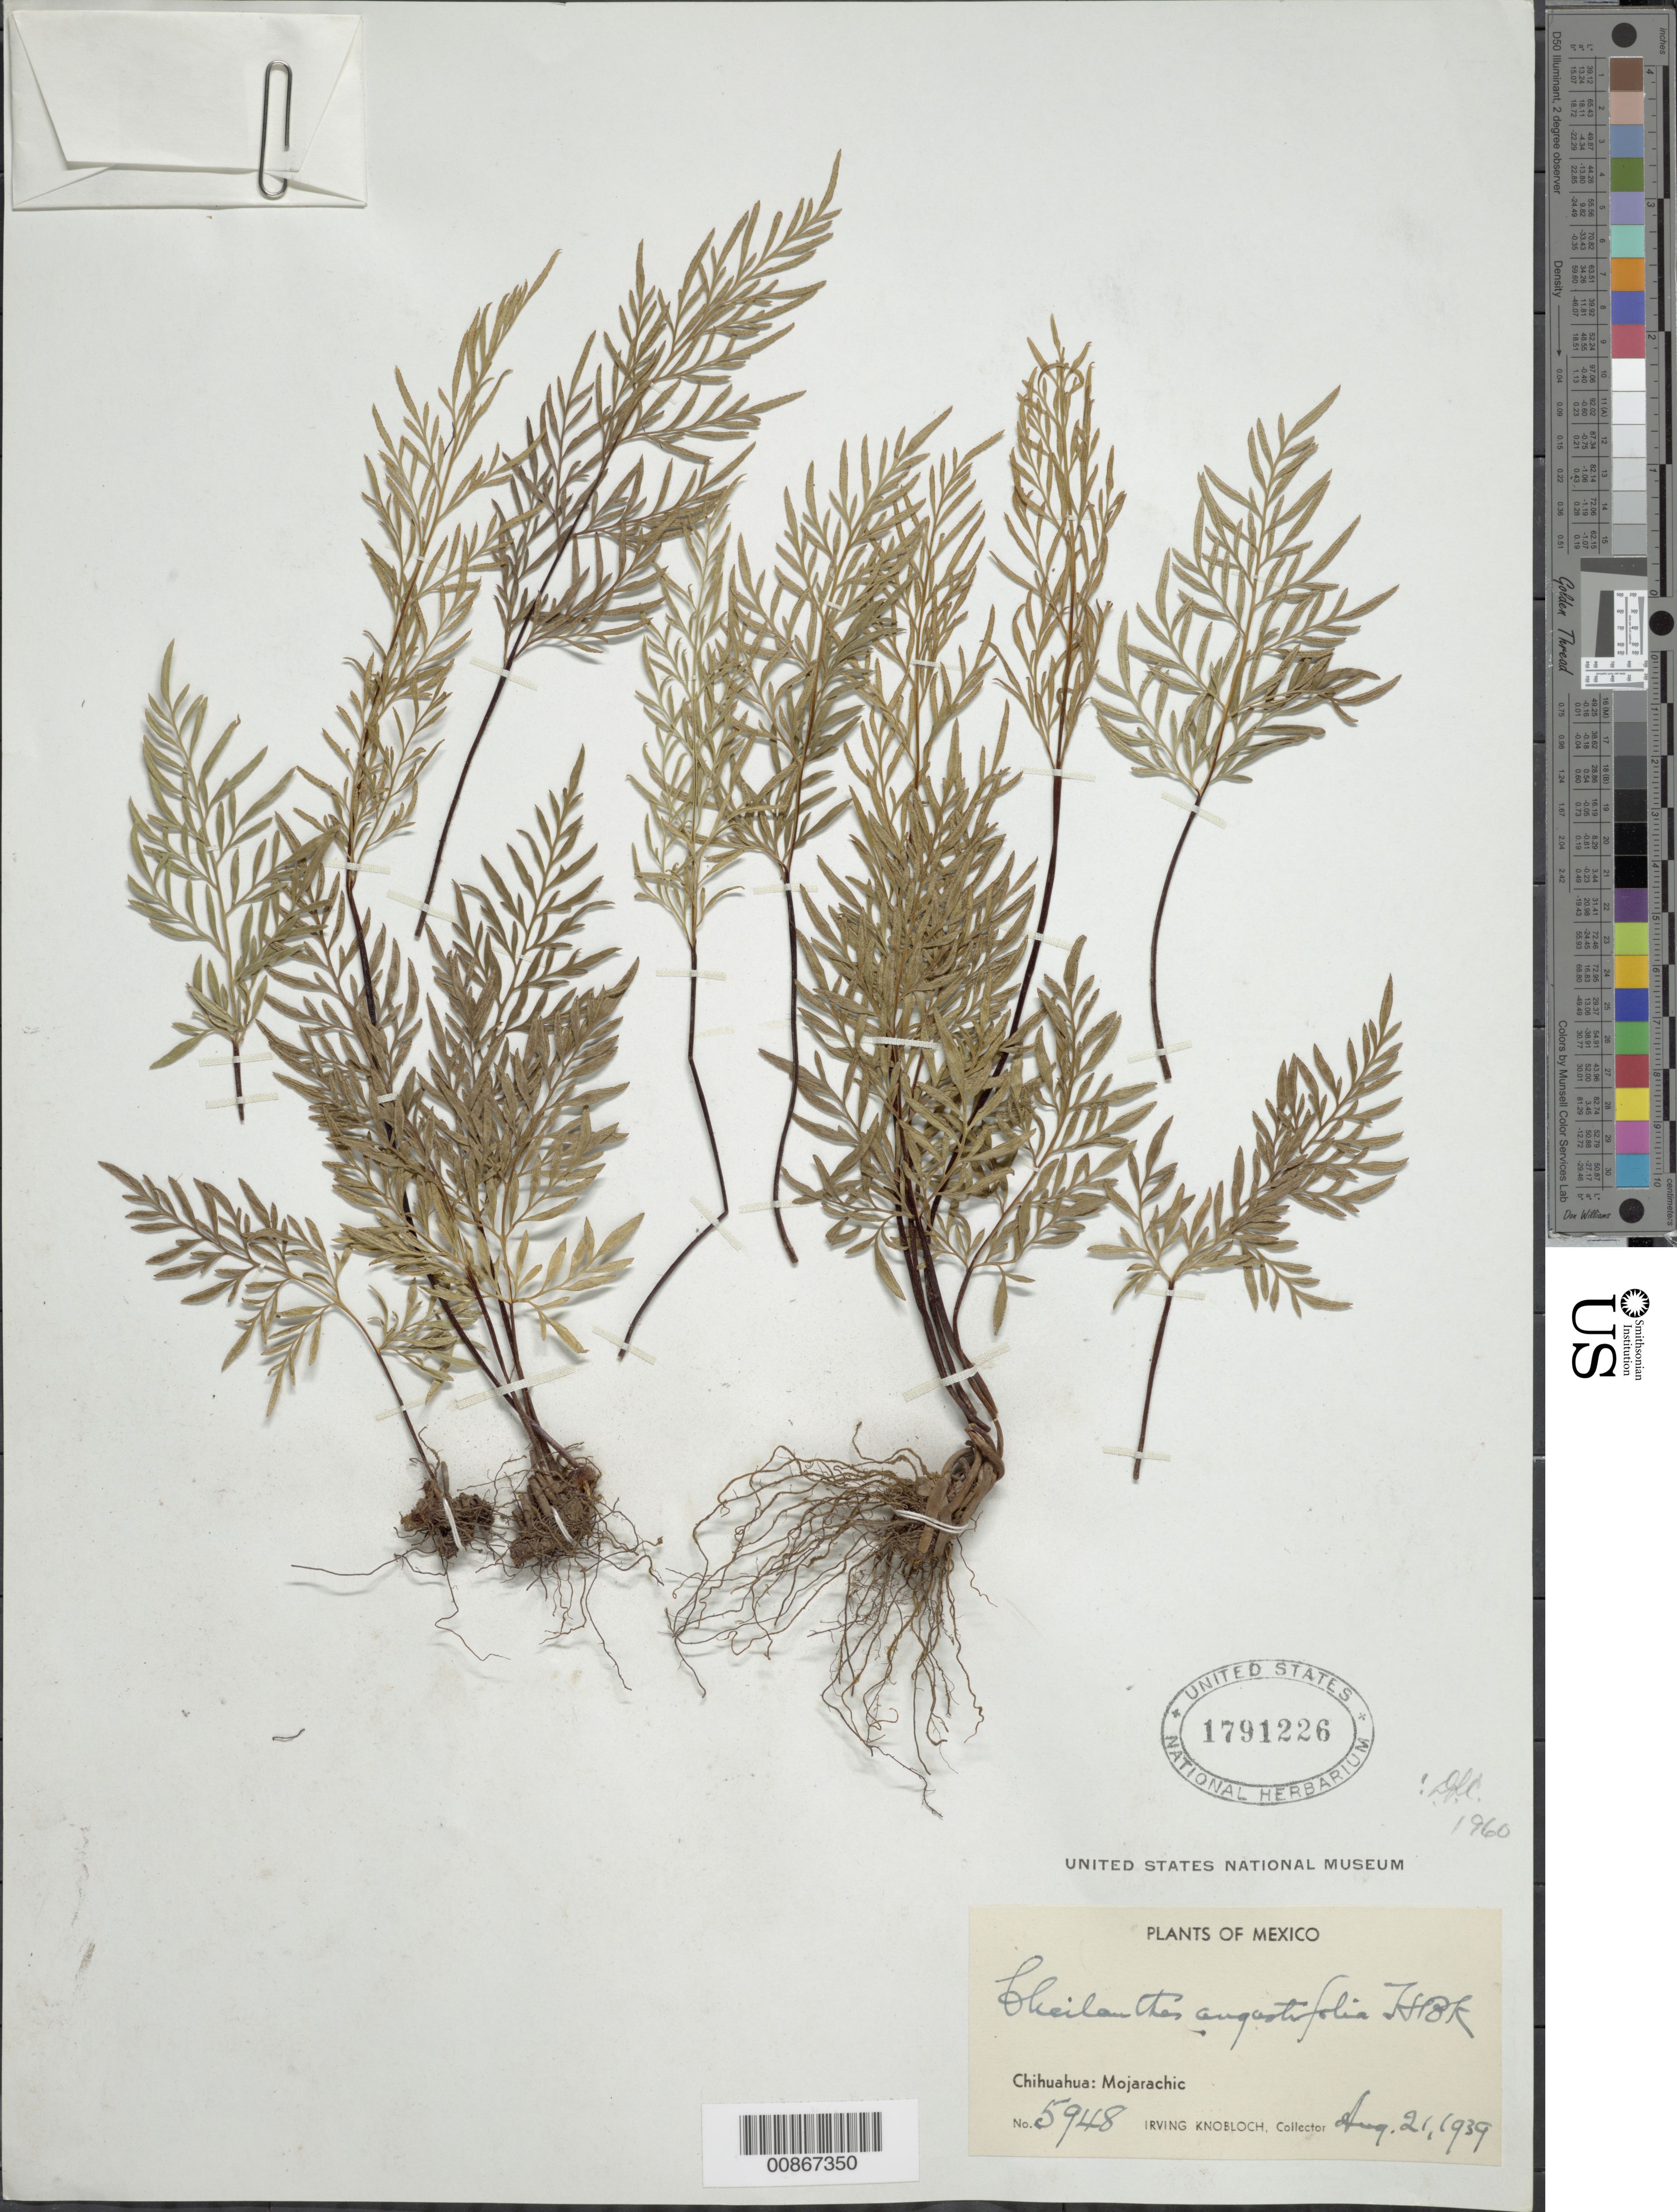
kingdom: Plantae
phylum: Tracheophyta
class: Polypodiopsida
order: Polypodiales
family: Pteridaceae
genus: Gaga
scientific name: Gaga angustifolia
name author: (Kunth) Fay W. Li & Windham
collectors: I. W. Knobloch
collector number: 5948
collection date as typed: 21 Aug 1939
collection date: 1939-08-21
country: Mexico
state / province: Chihuahua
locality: Mojarachic, Chihuahua.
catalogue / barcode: US 1791226